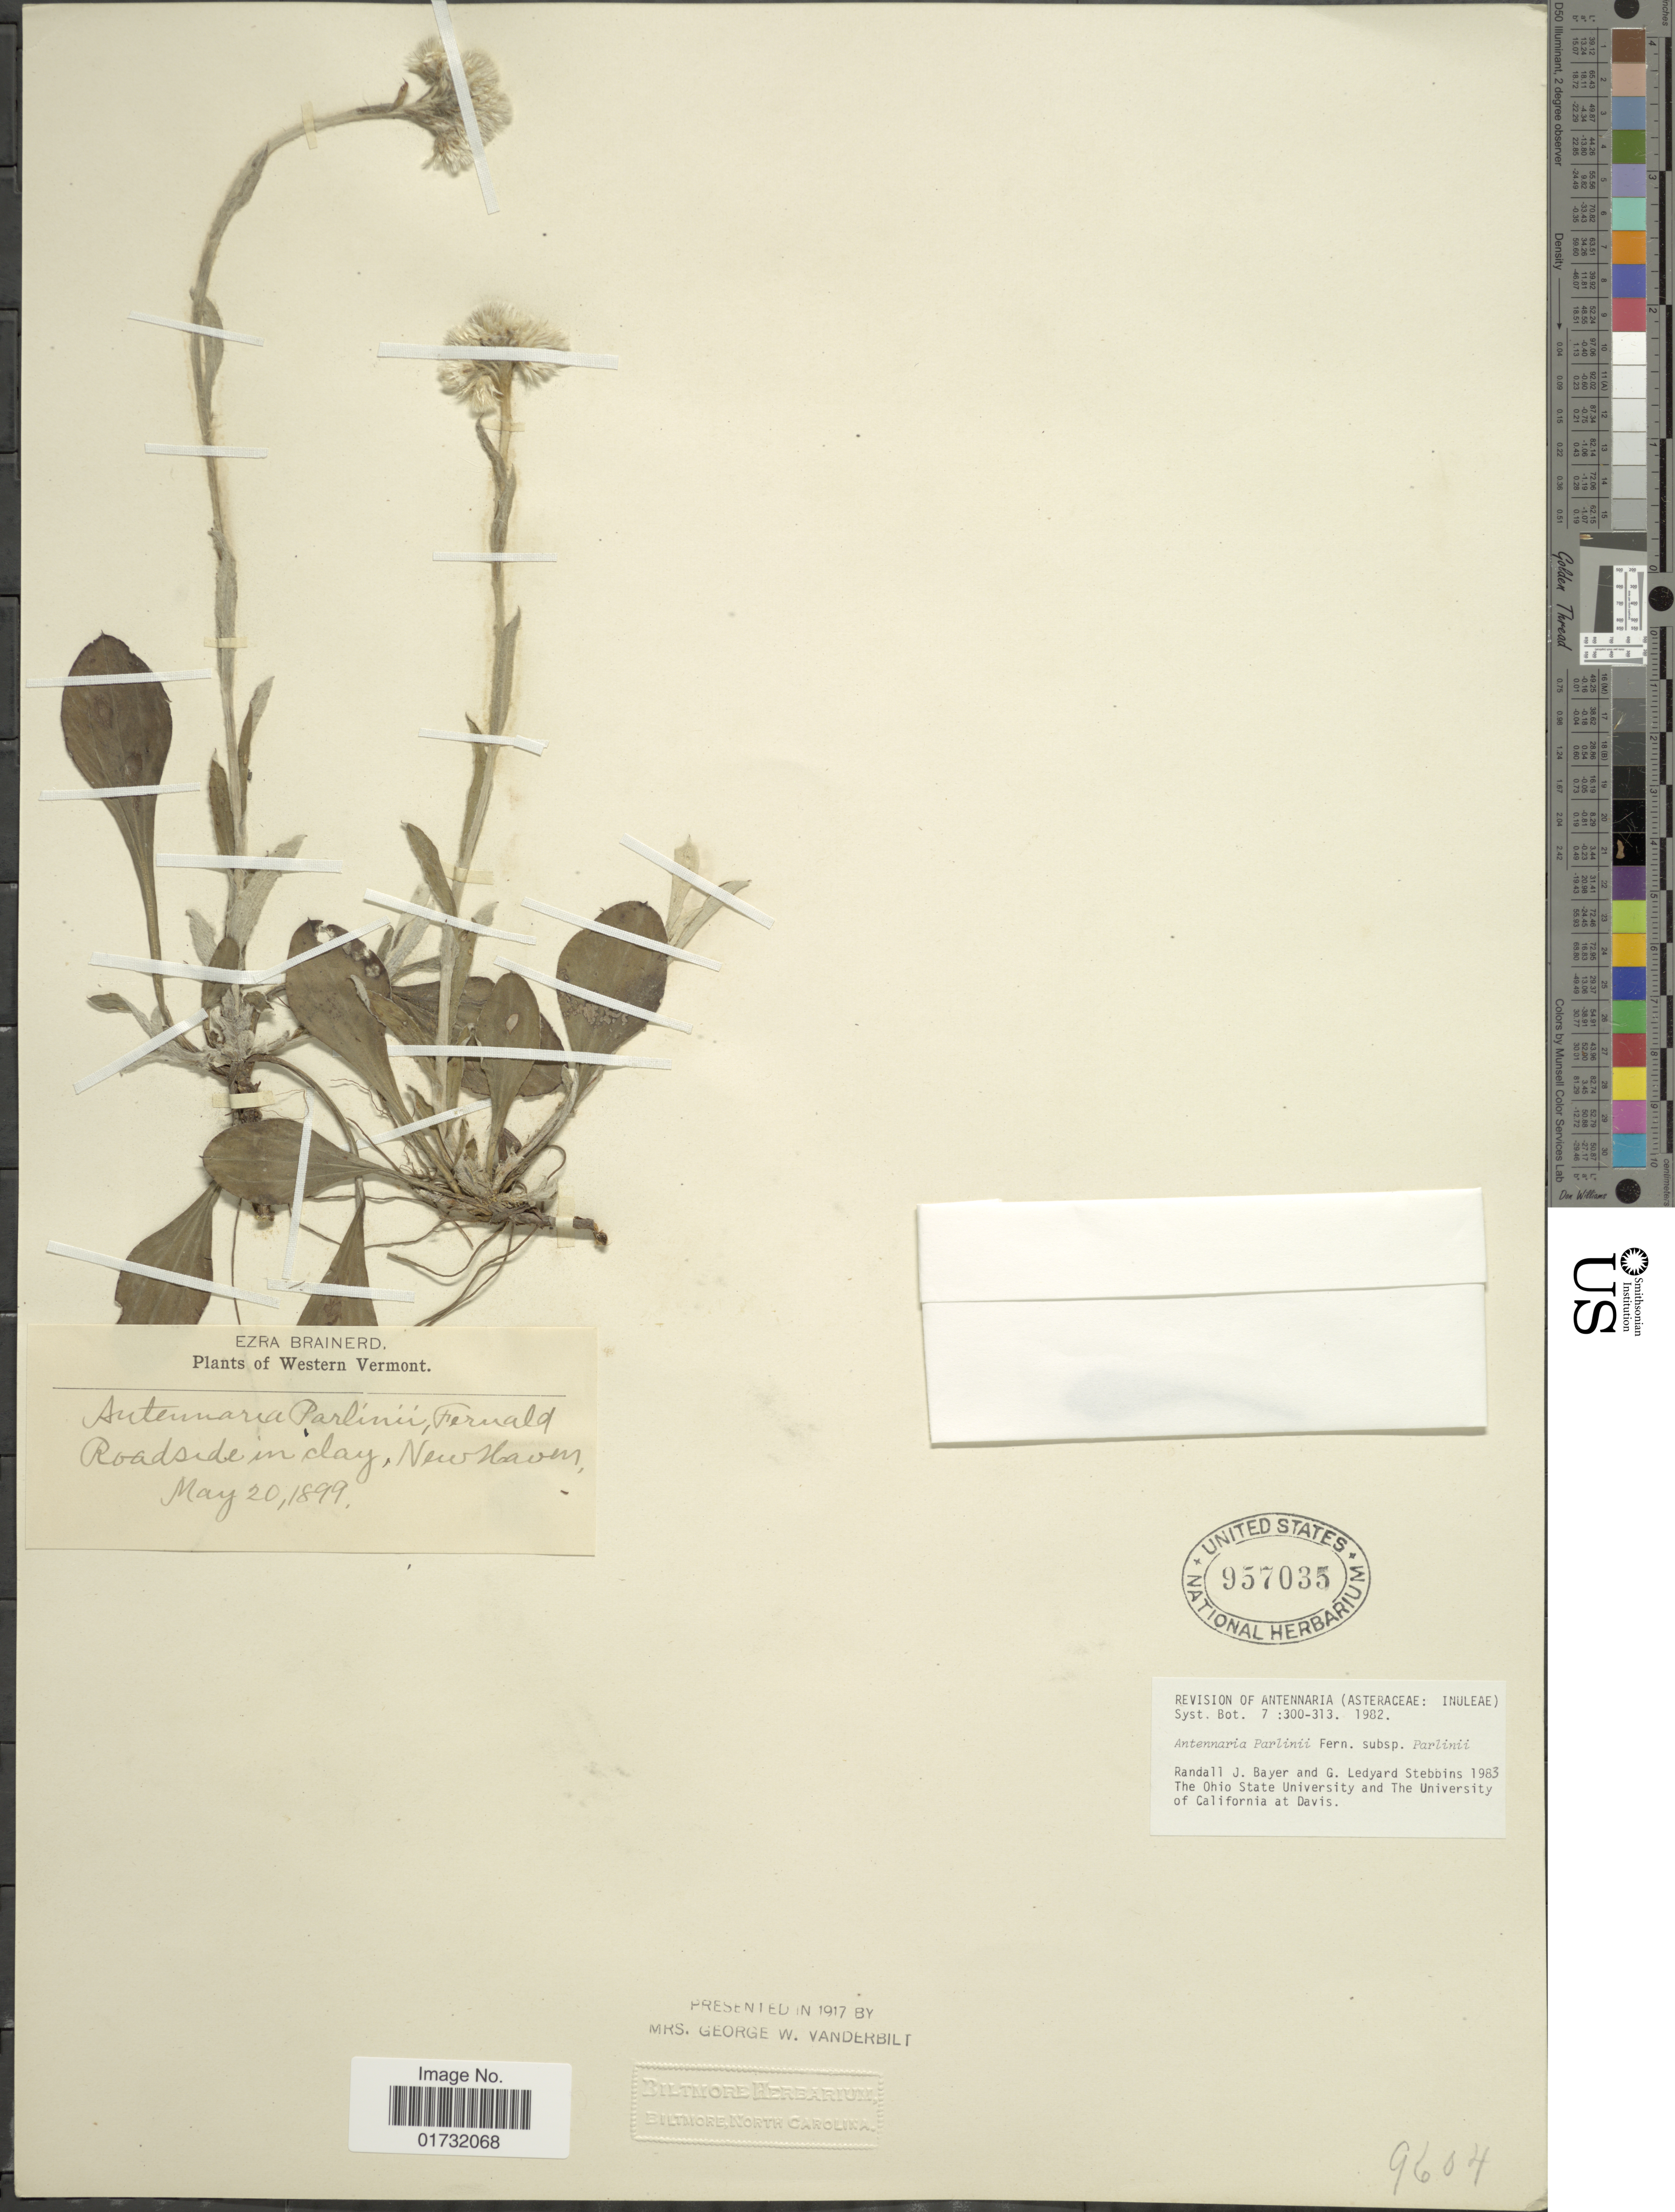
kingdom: Plantae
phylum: Tracheophyta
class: Magnoliopsida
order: Asterales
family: Asteraceae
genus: Antennaria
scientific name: Antennaria parlinii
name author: Fernald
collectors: E. Brainerd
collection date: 1899-05-20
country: United States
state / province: Vermont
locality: Western Vermont. New Haven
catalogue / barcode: US 957035